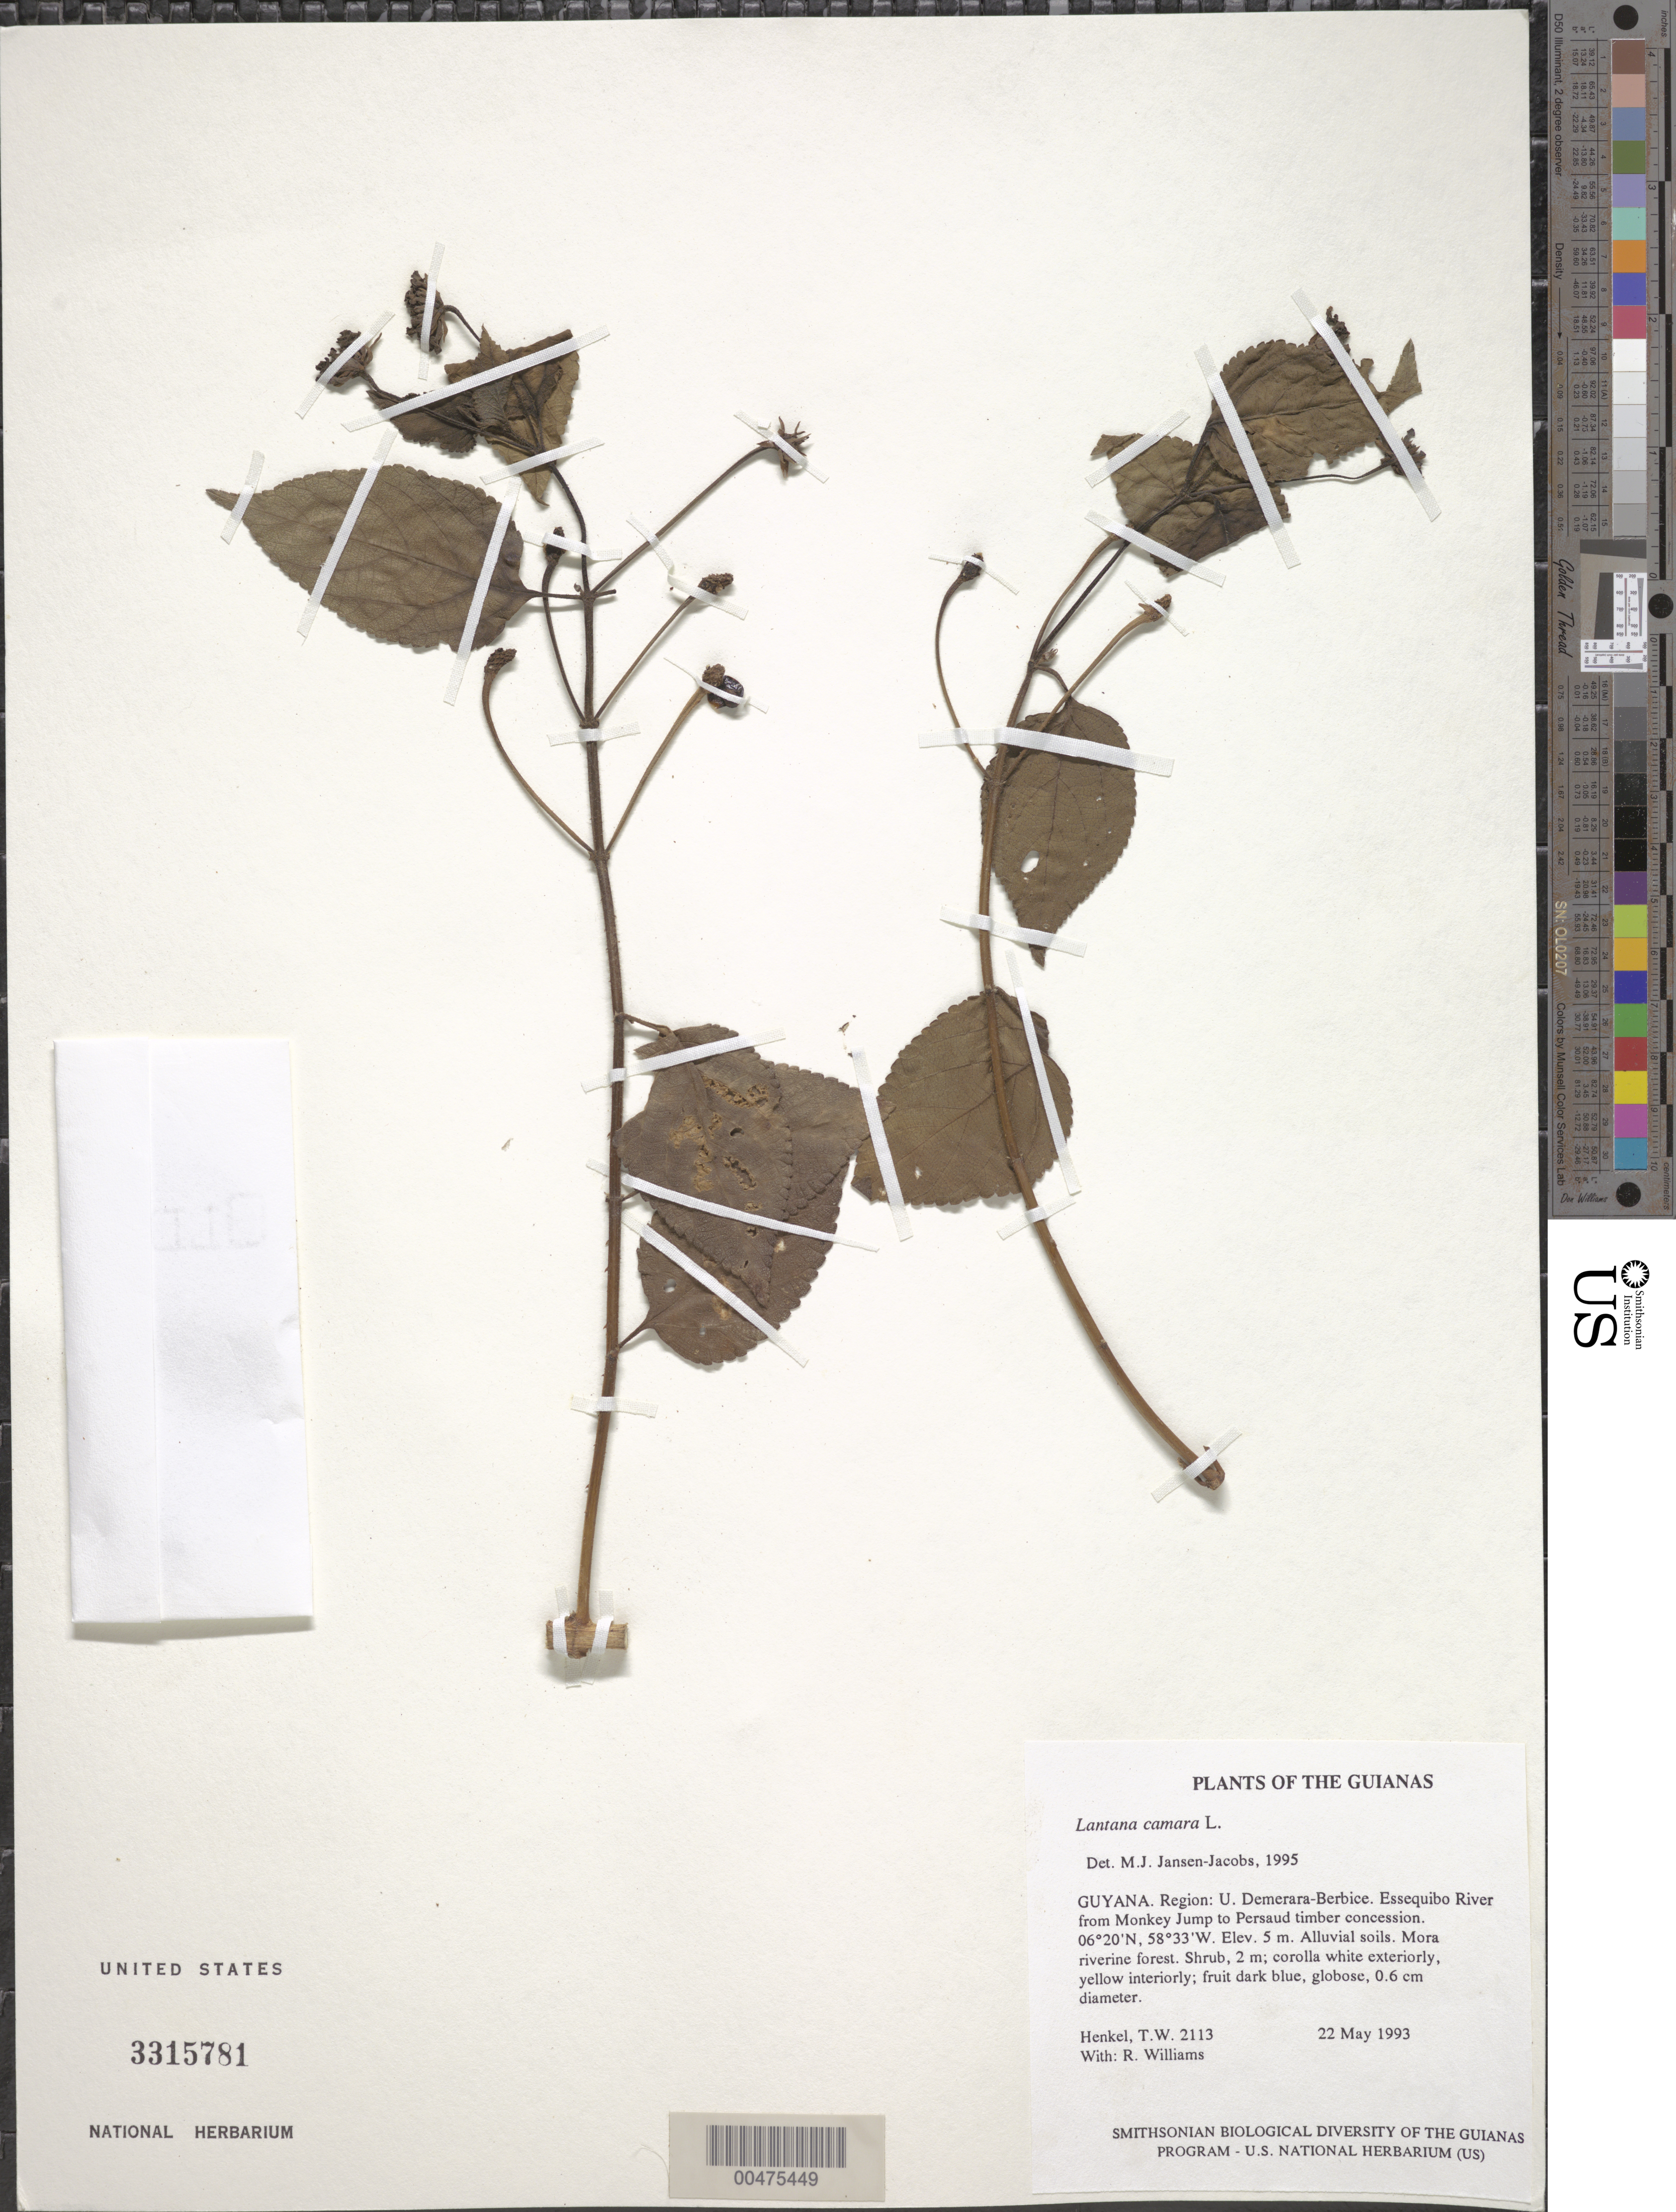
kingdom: Plantae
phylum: Tracheophyta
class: Magnoliopsida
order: Lamiales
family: Verbenaceae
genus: Lantana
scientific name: Lantana camara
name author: L.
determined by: Jansen-Jacobs, M. J., (U), Nationaal Herbarium Nederland, Utrecht University branch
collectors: T. Henkel & R. Williams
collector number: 2113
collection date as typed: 22 May 1993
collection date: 1993-05-22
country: Guyana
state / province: U. Demerara-Berbice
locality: Essequibo River from Monkey Jump to Persaud timber concession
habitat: Alluvial soils. Mora riverine forest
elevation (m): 5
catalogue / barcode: US 3315781